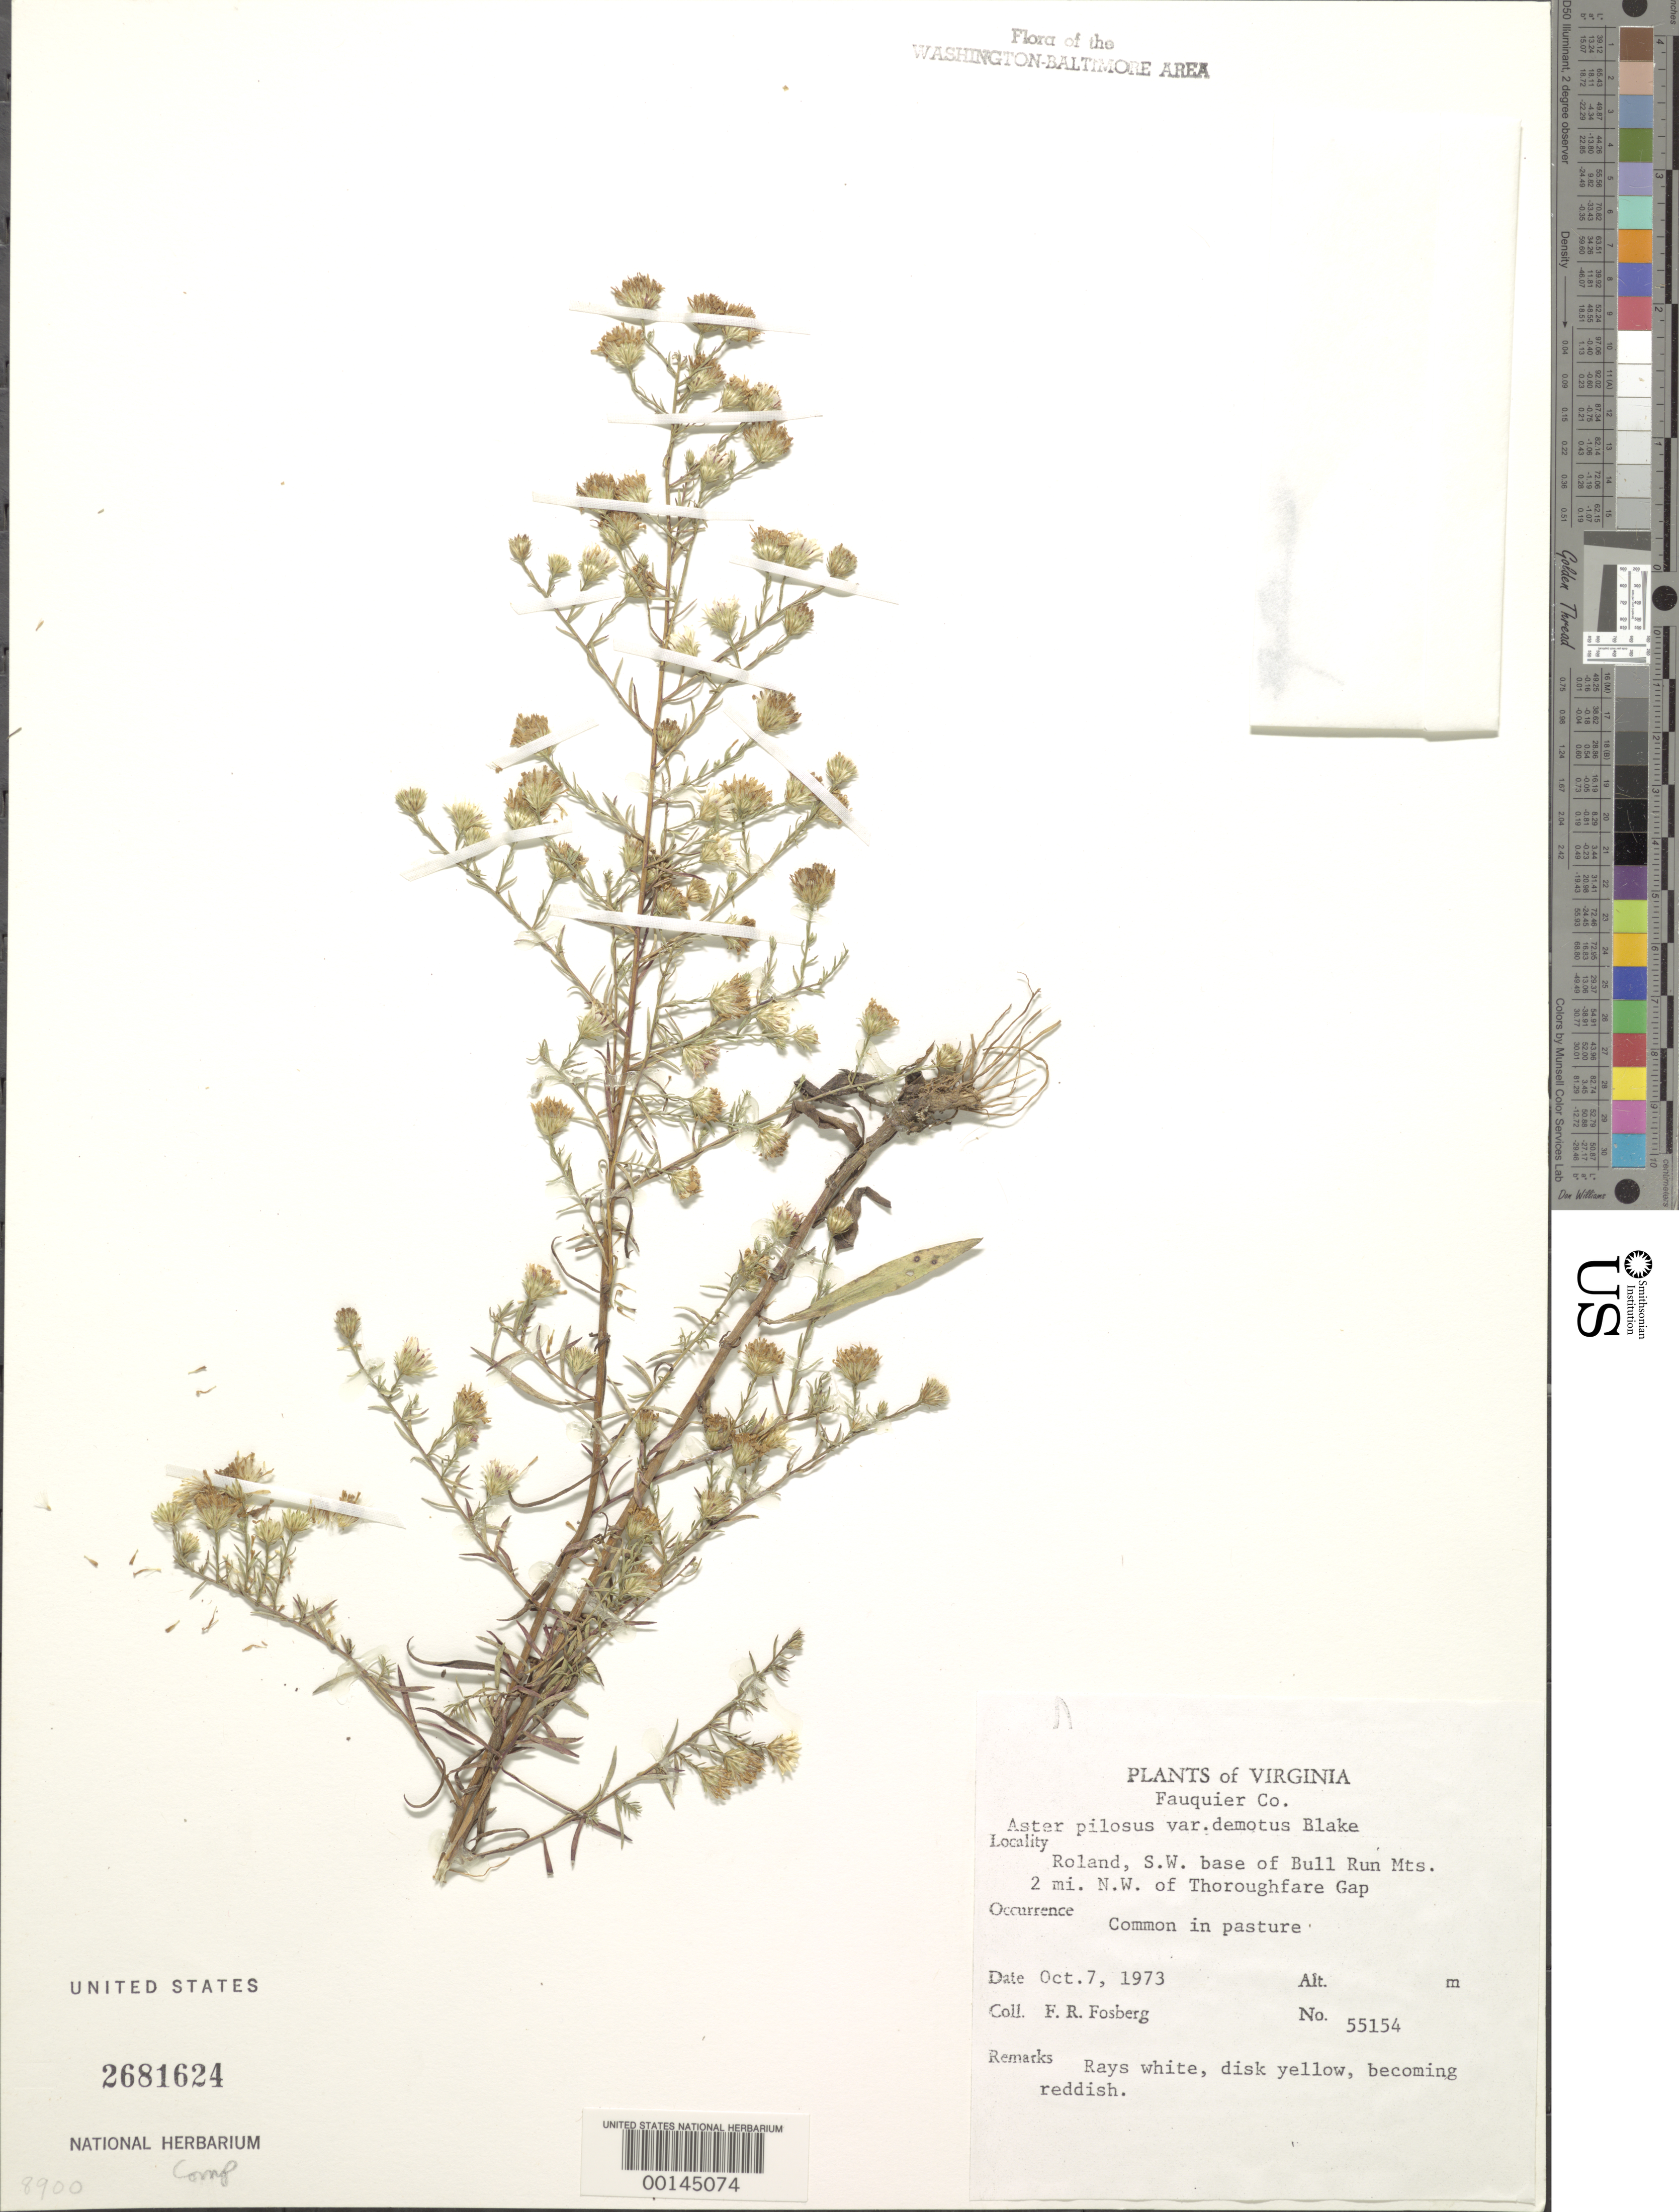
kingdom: Plantae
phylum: Tracheophyta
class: Magnoliopsida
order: Asterales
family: Asteraceae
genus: Symphyotrichum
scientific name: Symphyotrichum pilosum var. pringlei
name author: (A. Gray) G.L. Nesom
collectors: F. R. Fosberg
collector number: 55154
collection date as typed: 07 Oct 1973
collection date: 1973-10-07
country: United States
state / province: Virginia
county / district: Fauquier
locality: Roland NW of Thorofare Gap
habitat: Pasture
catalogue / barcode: US 2681624